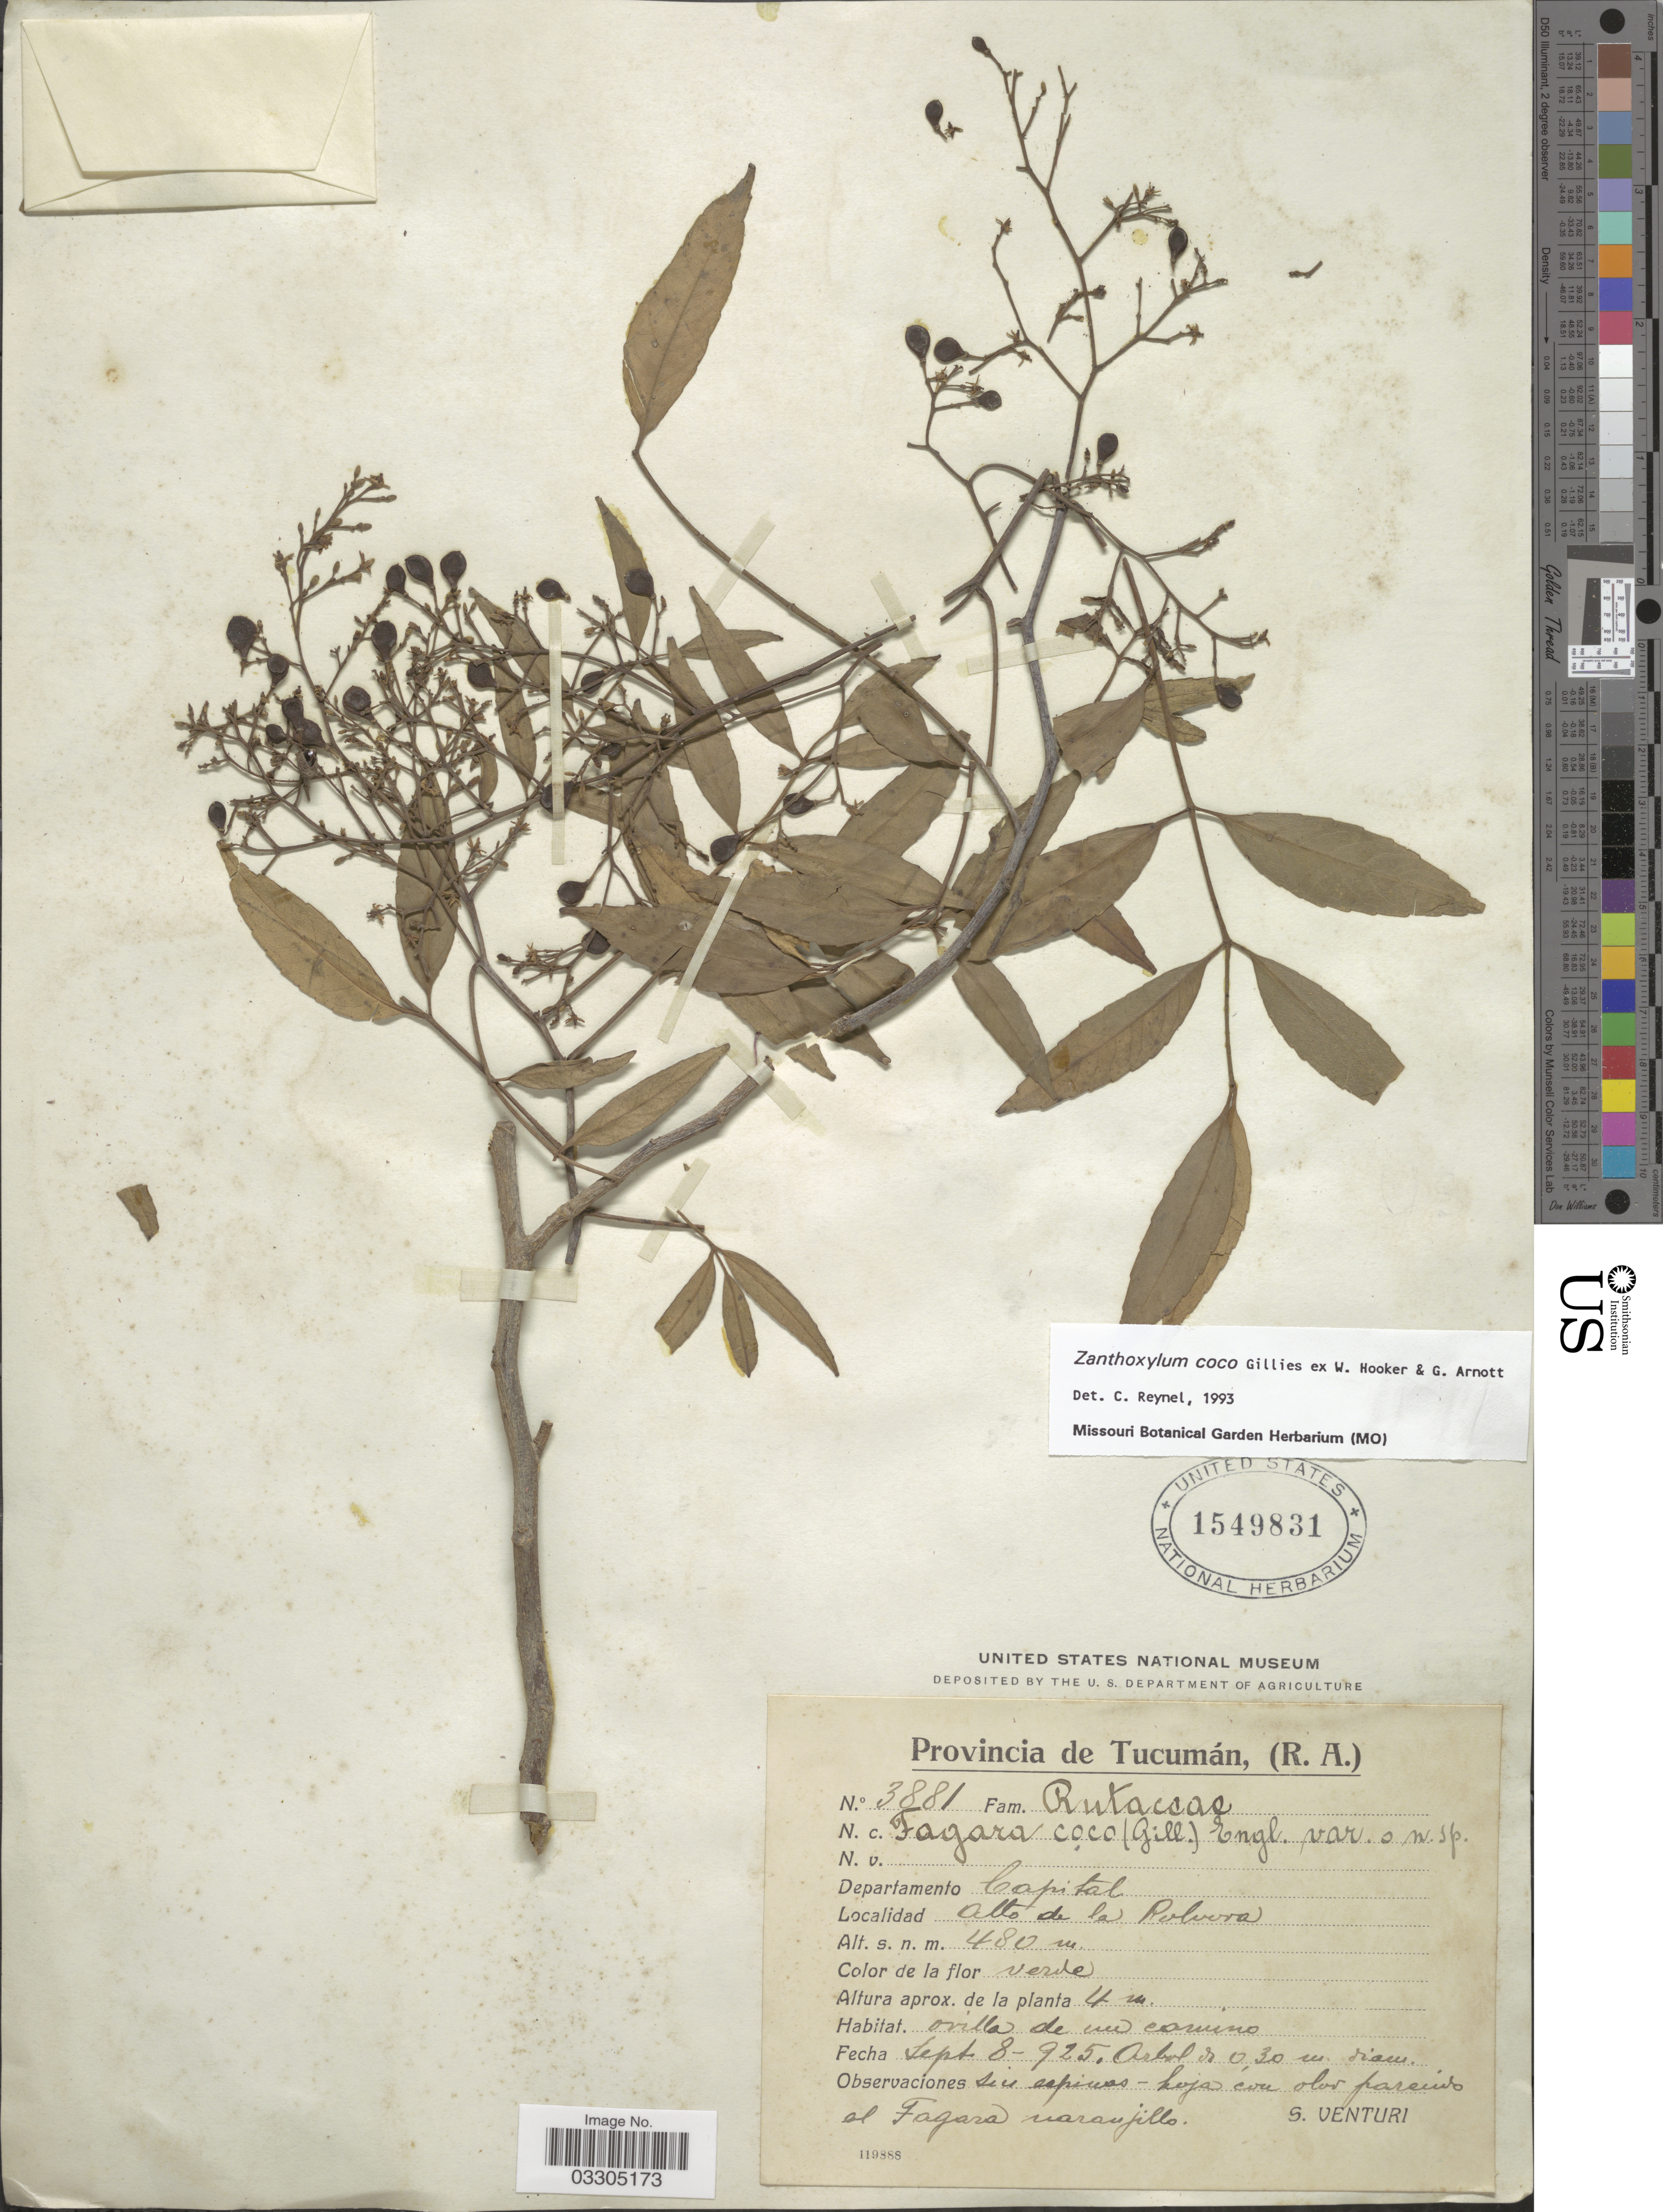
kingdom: Plantae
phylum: Tracheophyta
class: Magnoliopsida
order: Sapindales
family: Rutaceae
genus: Zanthoxylum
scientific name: Zanthoxylum coco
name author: Hook. & Arn.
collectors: S. Venturi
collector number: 3881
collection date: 1925-09-08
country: Argentina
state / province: Tucuman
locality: Departamento Capital, Alto de la Polvora..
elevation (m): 480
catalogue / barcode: US 1549831